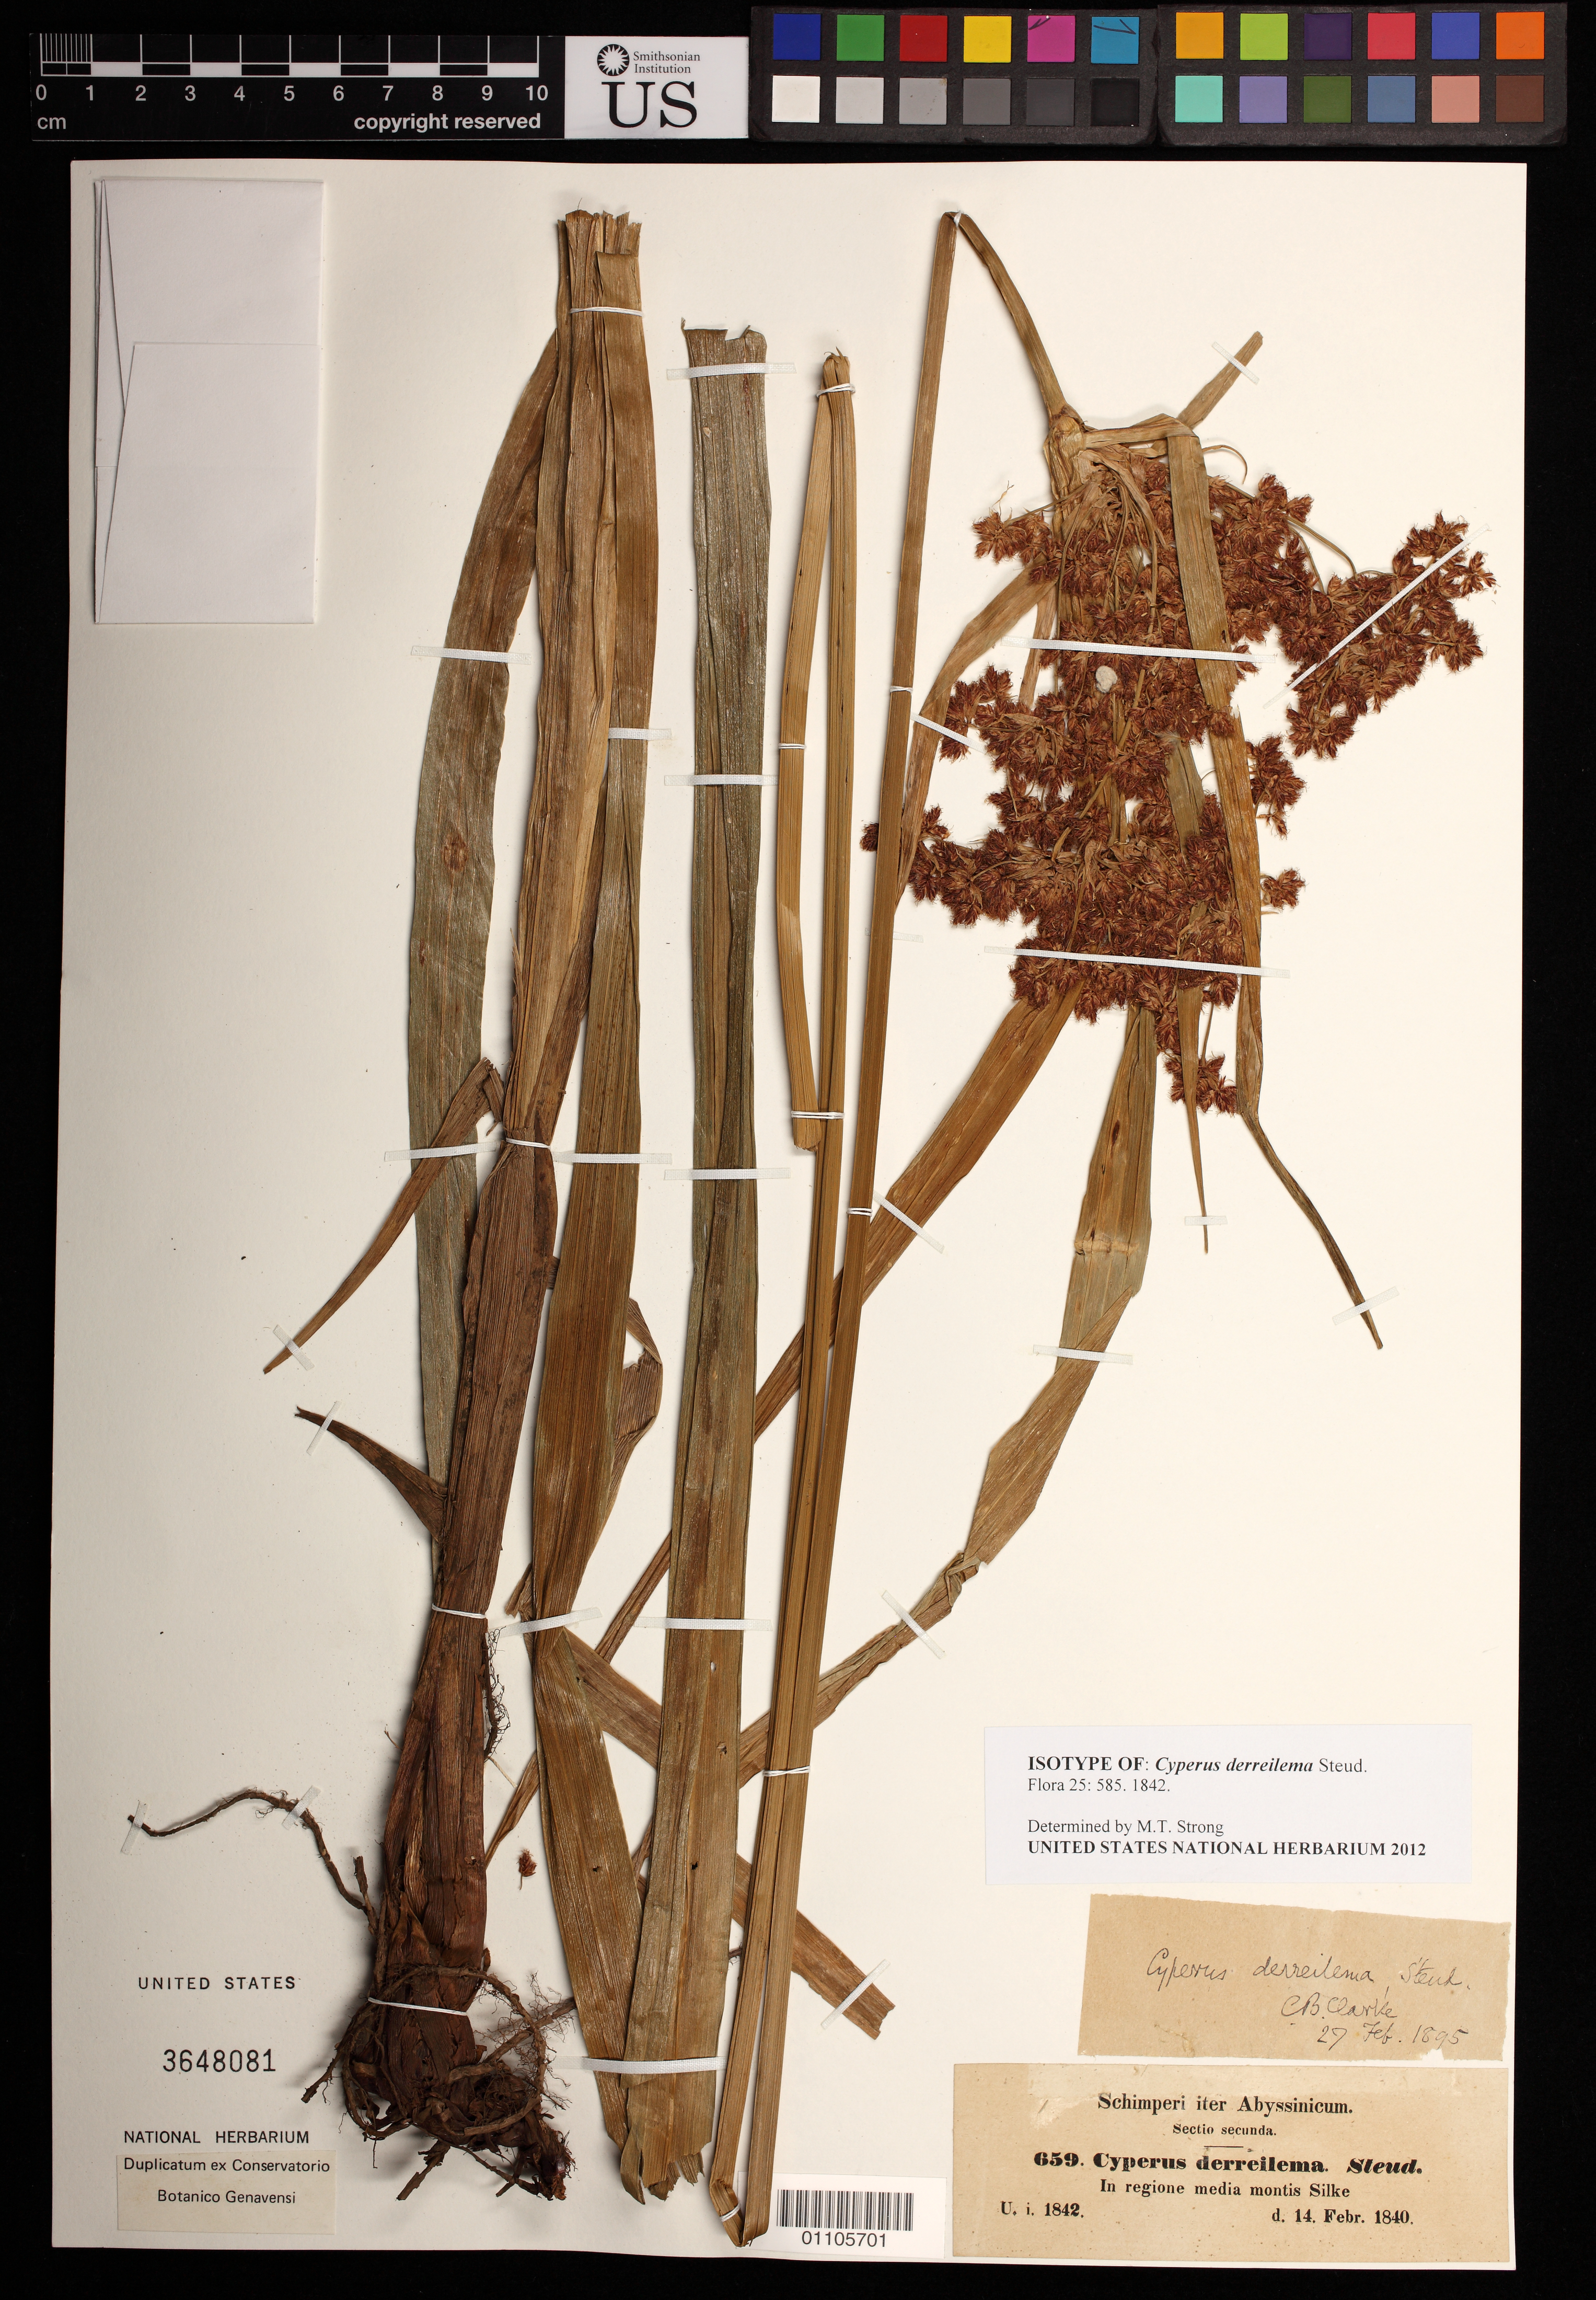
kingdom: Plantae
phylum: Tracheophyta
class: Liliopsida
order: Poales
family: Cyperaceae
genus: Cyperus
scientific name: Cyperus derreilema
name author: Steud.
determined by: Strong, M. T., (US), Smithsonian Institution - National Museum of Natural History (UNITED STATES)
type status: Isotype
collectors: G. W. Schimper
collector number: II 659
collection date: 1840-02-14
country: Ethiopia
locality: "Abyssinia", in regione media montis Silke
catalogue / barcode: US 3648081